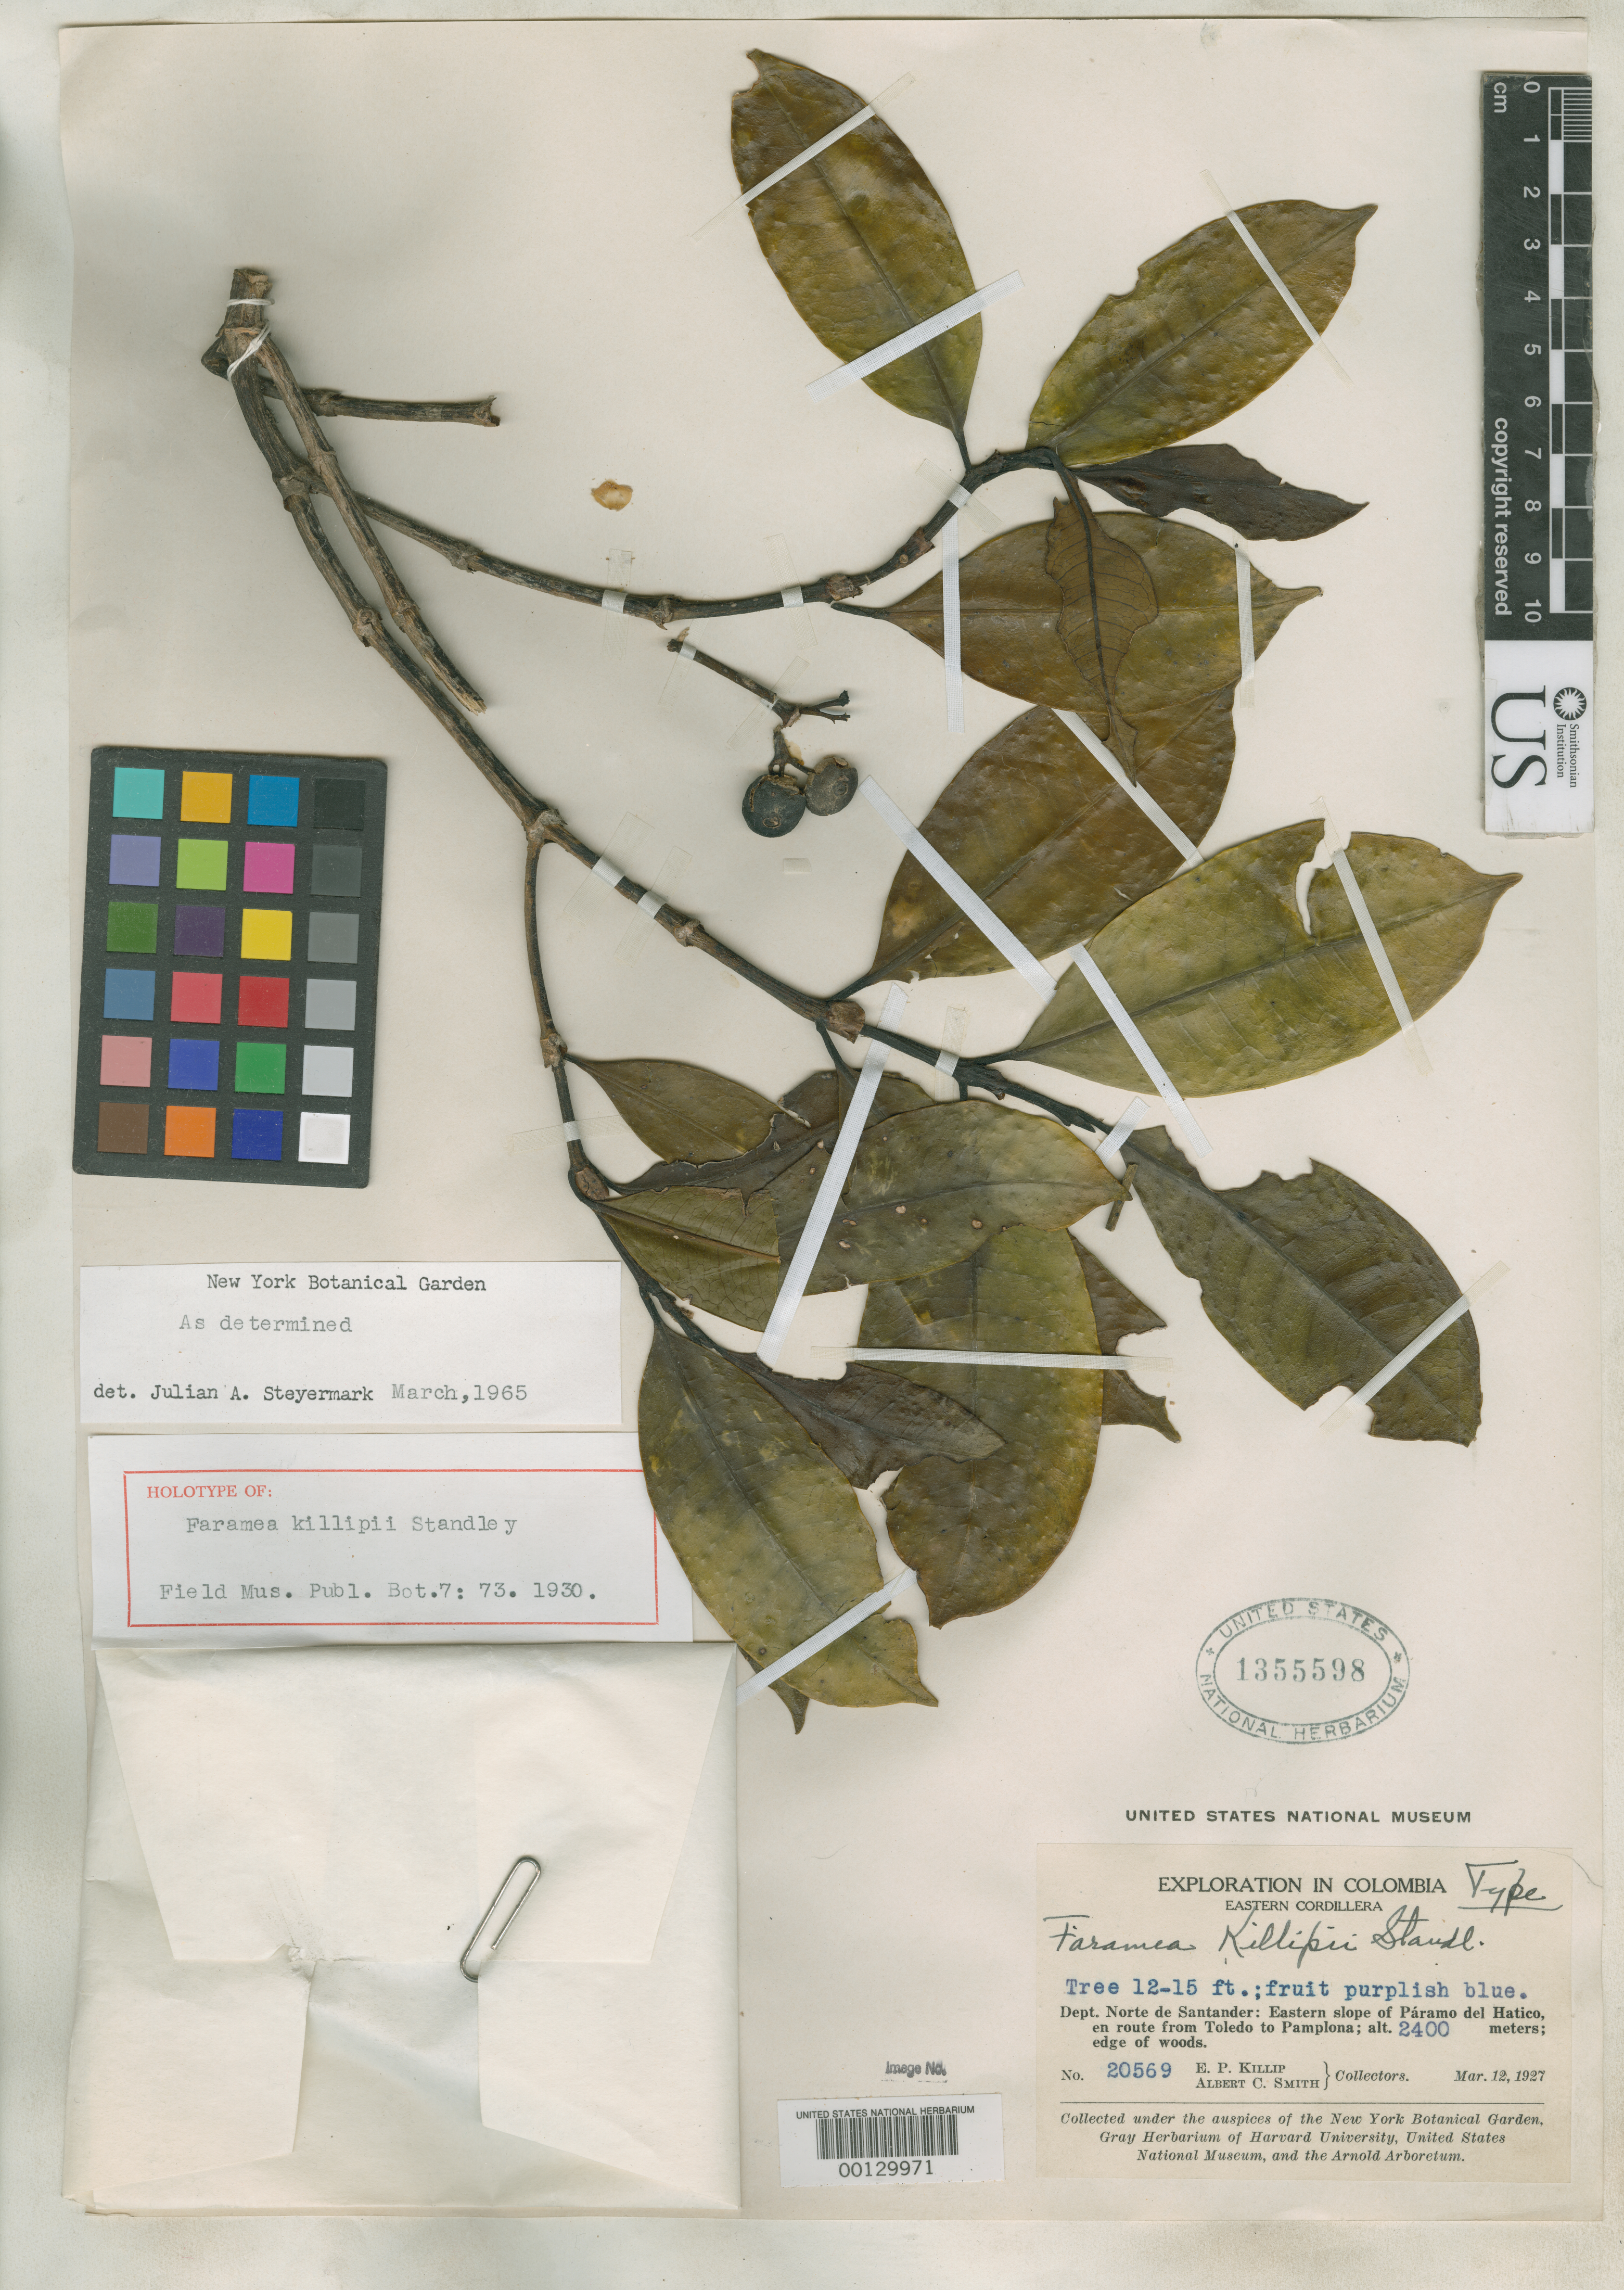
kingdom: Plantae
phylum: Tracheophyta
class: Magnoliopsida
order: Gentianales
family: Rubiaceae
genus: Faramea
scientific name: Faramea killipii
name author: Standl.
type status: Holotype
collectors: E. P. Killip & A. C. Smith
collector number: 20569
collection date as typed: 12 Mar 1927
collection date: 1927-03-12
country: Colombia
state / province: Norte de Santander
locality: E slope of Parmo del Hatico between Toledo and Pamplona.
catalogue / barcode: US 1355598